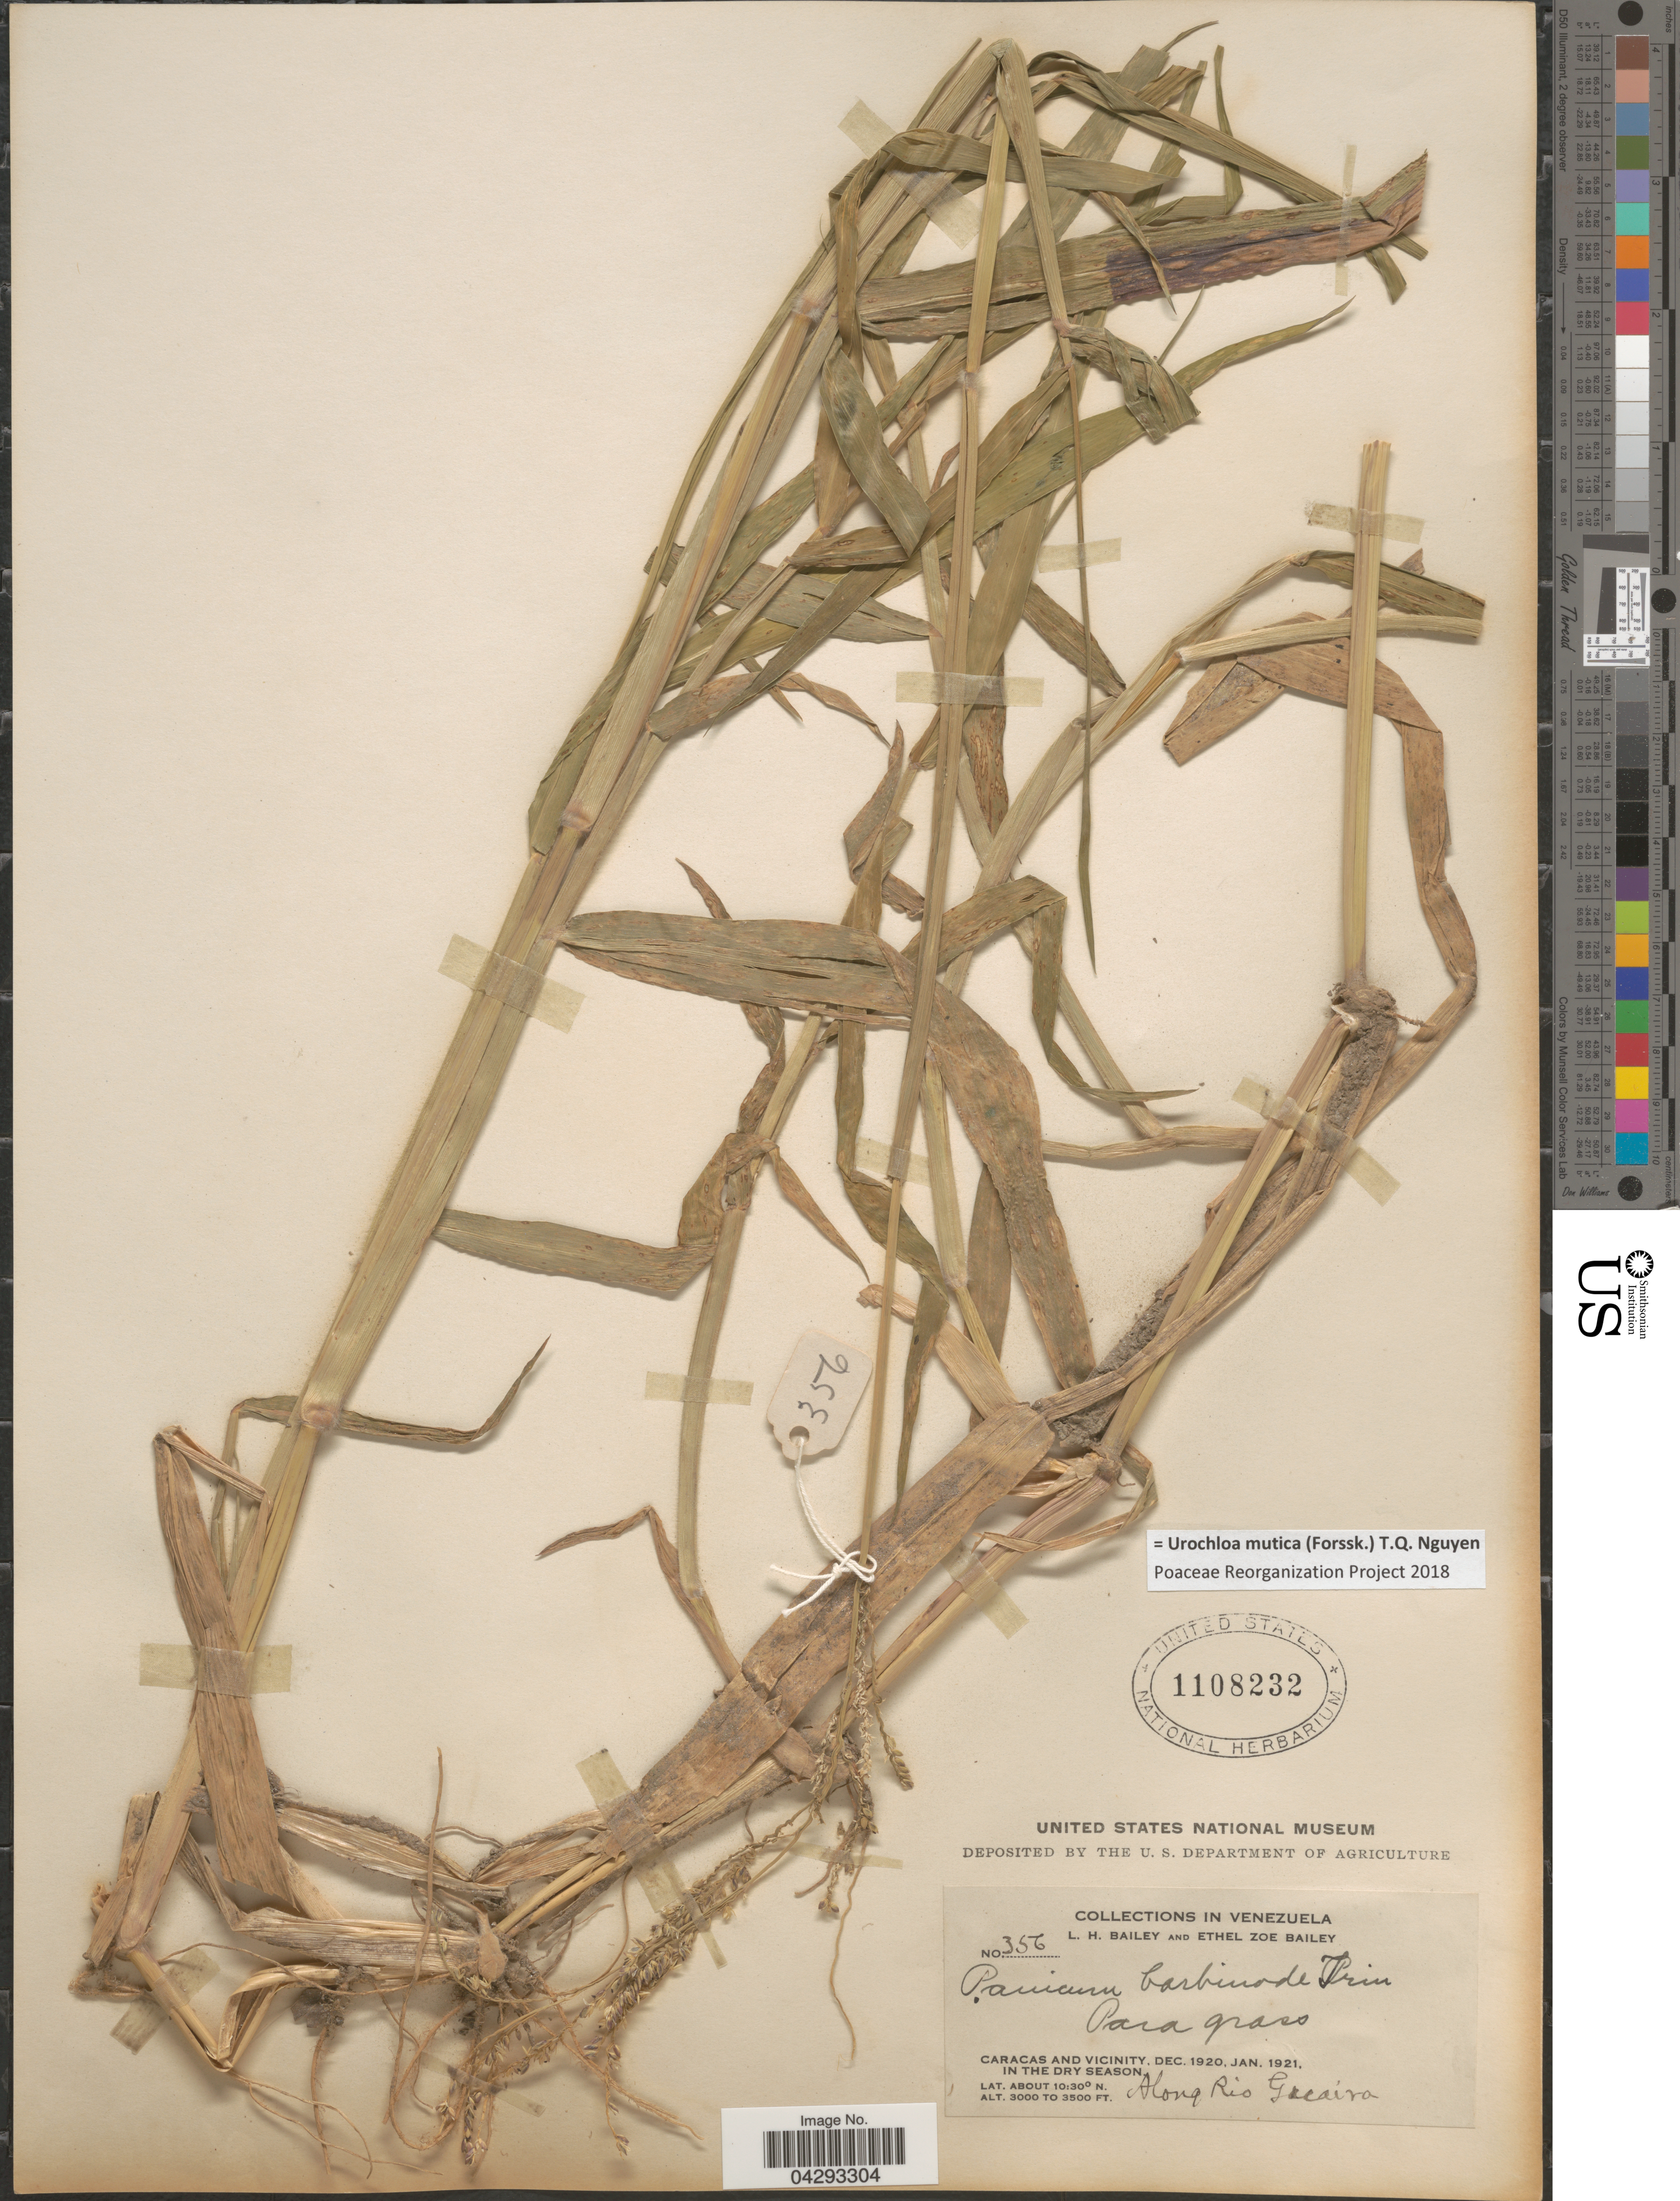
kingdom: Plantae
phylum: Tracheophyta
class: Liliopsida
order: Poales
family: Poaceae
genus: Urochloa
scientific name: Urochloa mutica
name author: (Forssk.) T.Q. Nguyen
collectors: L. H. Bailey & E. Z. Bailey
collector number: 356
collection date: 1920-12/1921-01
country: Venezuela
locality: Caracas And Vicinity. Along Rio Greaira.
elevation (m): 914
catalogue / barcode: US 1108232